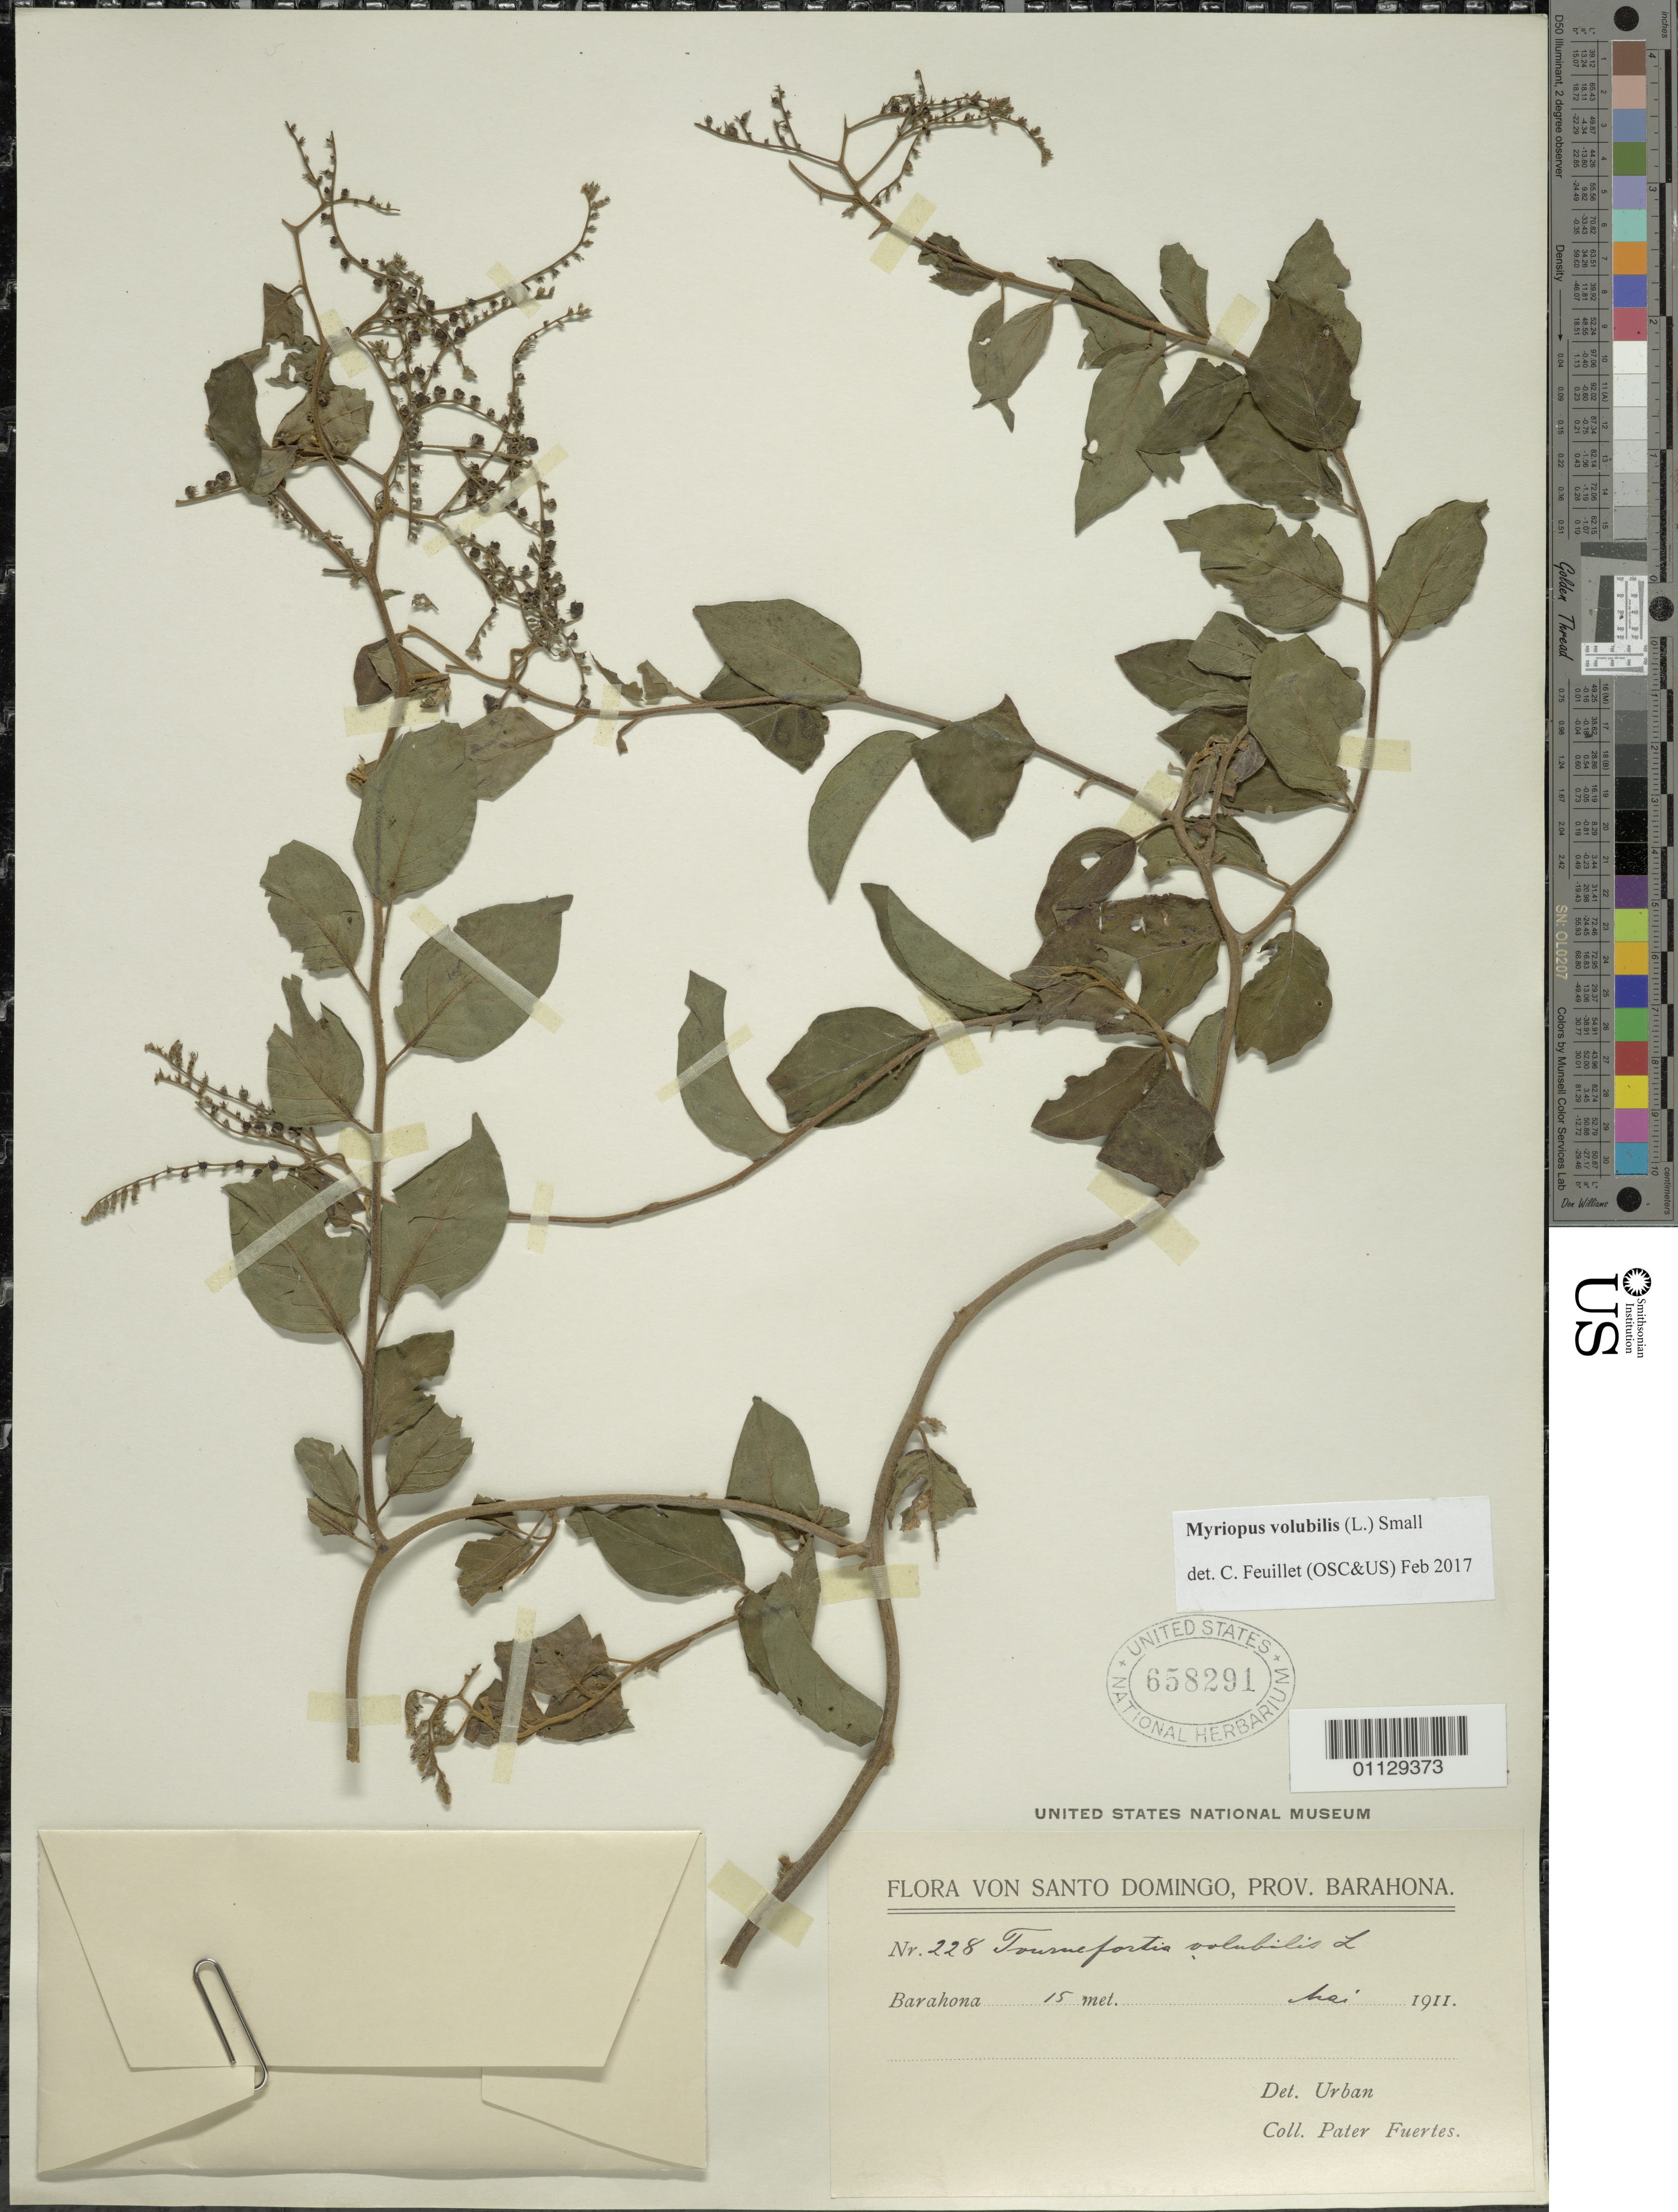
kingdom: Plantae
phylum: Tracheophyta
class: Magnoliopsida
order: Boraginales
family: Heliotropiaceae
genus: Myriopus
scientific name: Myriopus volubilis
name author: (L.) Small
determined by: Feuillet, C.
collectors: P. Fuertes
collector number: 228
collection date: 1911-04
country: Dominican Republic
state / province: Barahona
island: Hispaniola I.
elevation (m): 15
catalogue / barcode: US 658291